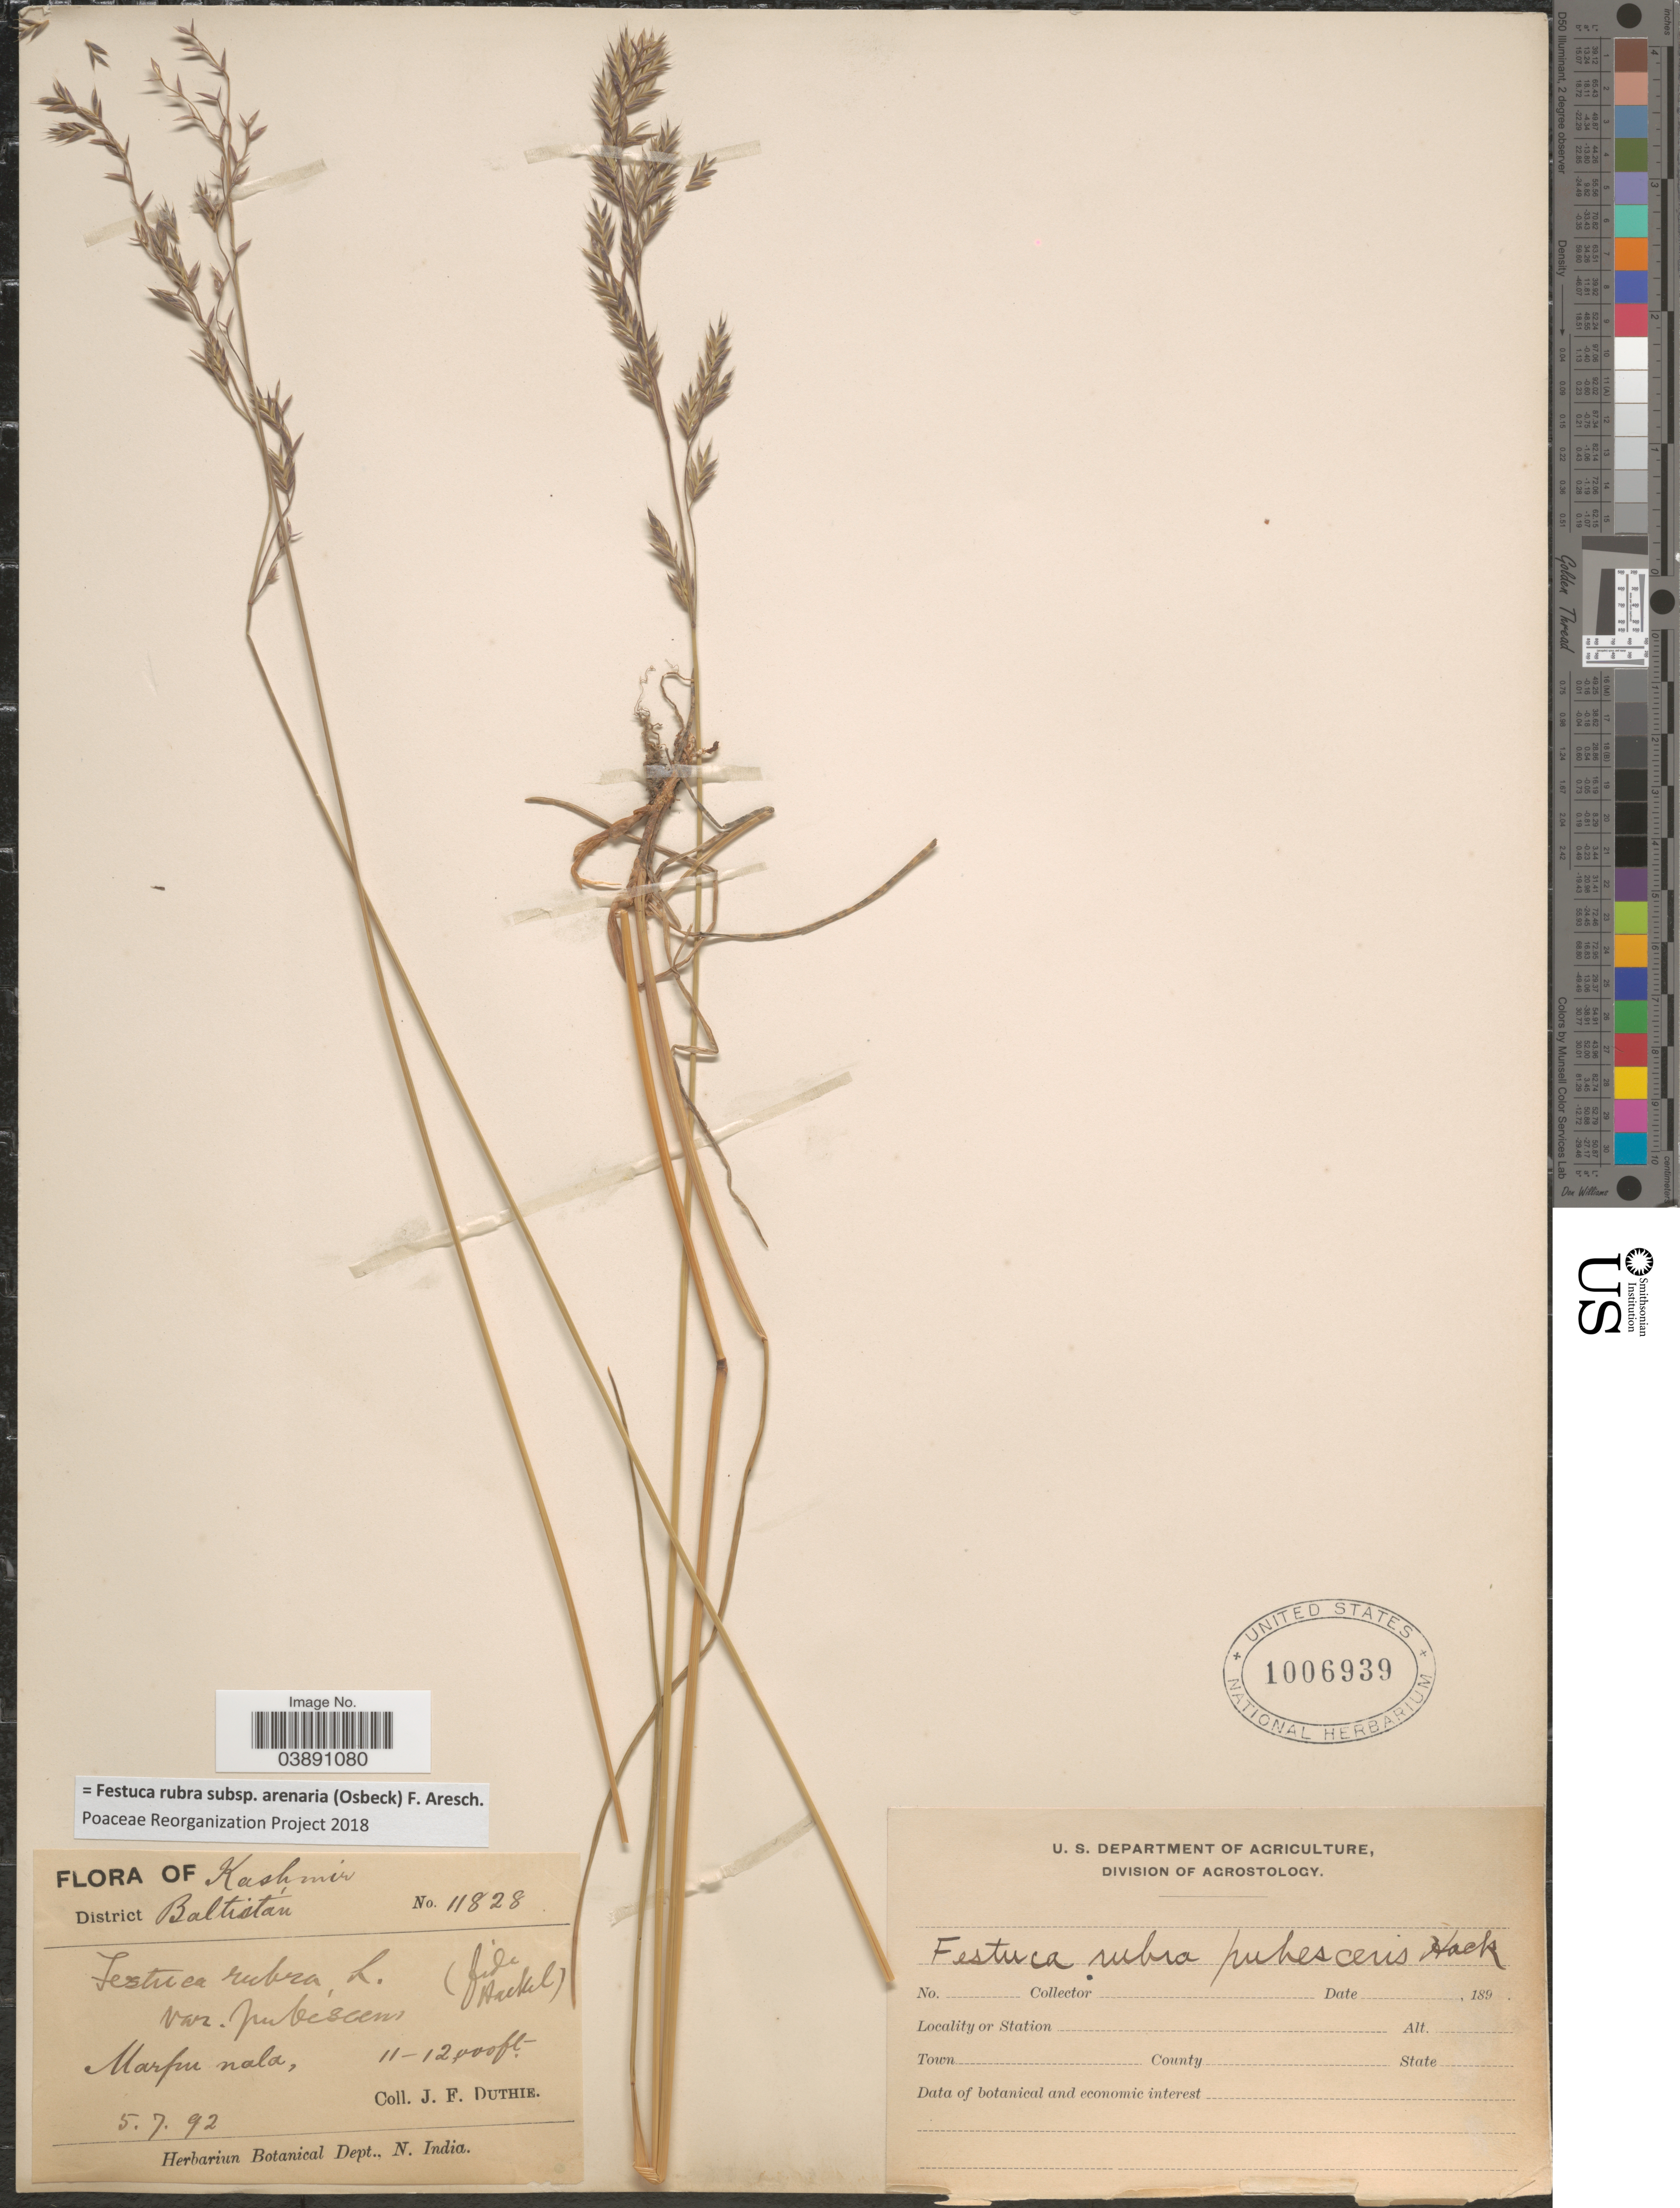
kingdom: Plantae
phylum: Tracheophyta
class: Liliopsida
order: Poales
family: Poaceae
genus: Festuca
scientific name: Festuca rubra subsp. arenaria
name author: (Osbeck) F. Aresch.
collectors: J. F. Duthie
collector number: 11828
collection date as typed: Transcribed d/m/y: 5/7/92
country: India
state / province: Jammu and Kashmir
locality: Kashmir. District Baltistán. Marpu nala.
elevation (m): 3353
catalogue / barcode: US 1006939